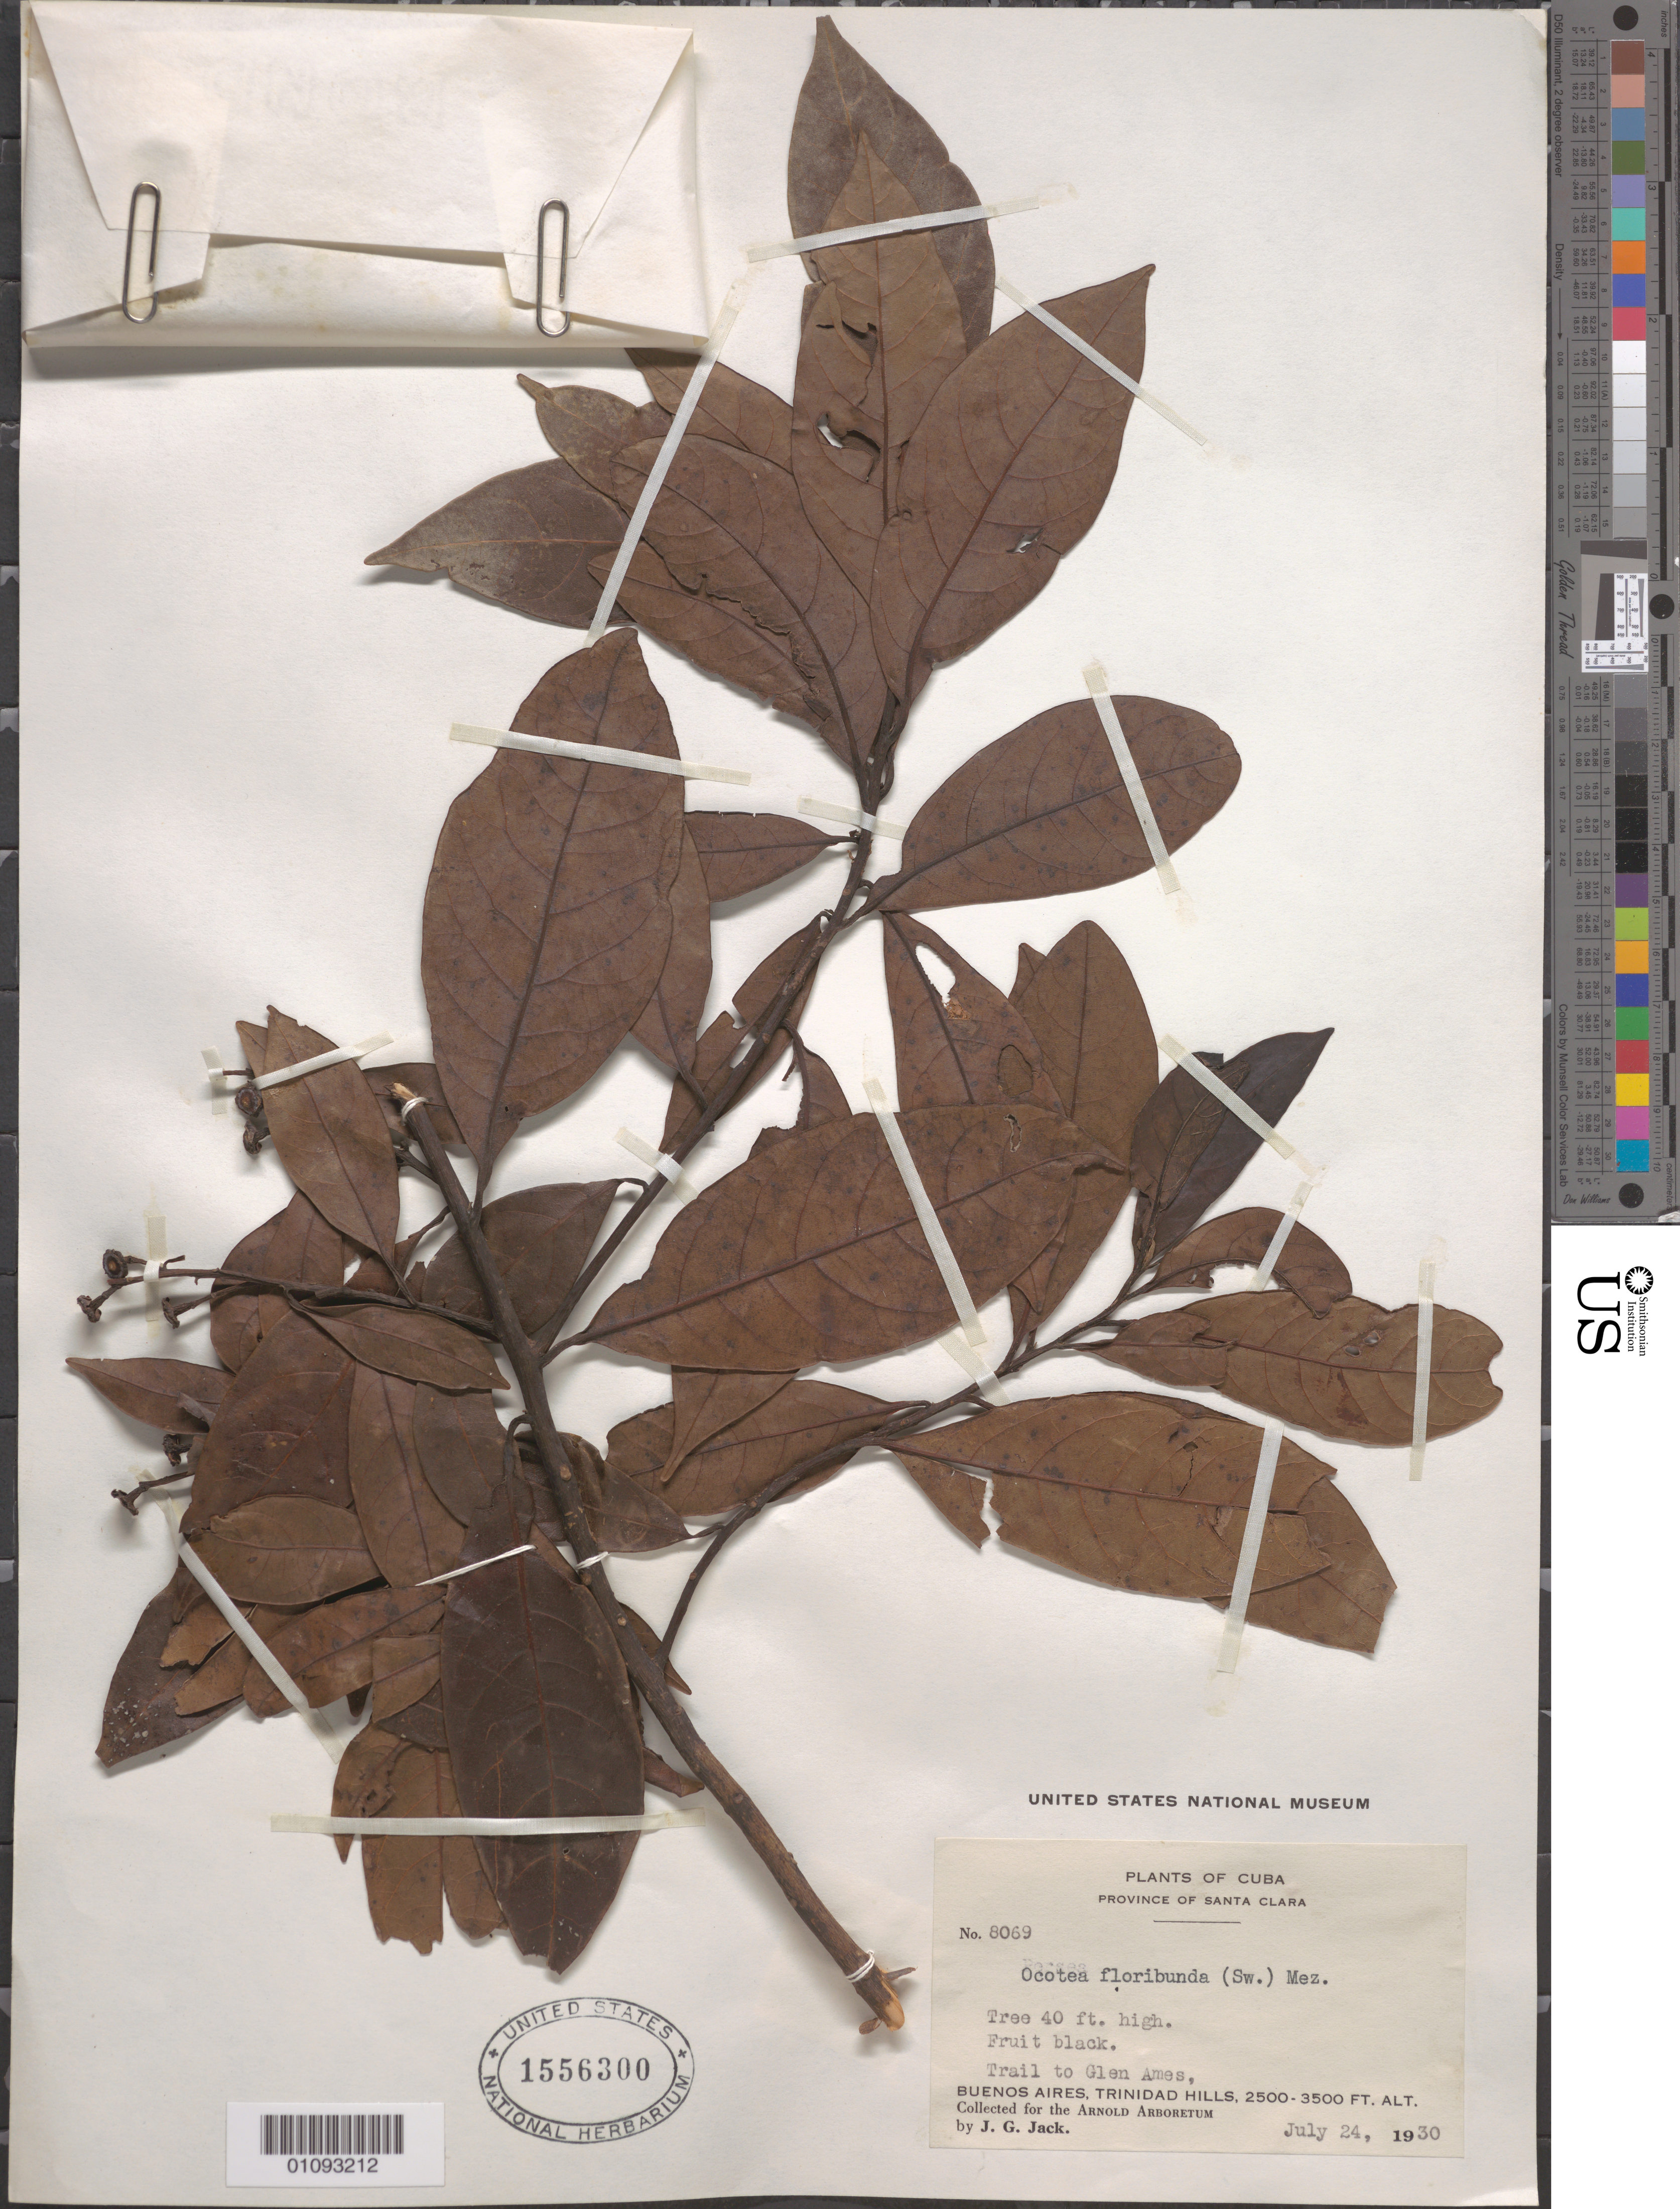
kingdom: Plantae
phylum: Tracheophyta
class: Magnoliopsida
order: Laurales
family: Lauraceae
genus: Ocotea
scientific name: Ocotea floribunda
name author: (Sw.) Mez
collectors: J. G. Jack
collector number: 8069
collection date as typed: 24 Jul 1930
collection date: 1930-07-24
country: Cuba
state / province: Las Villas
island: Cuba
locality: buenos Aires, Trinidad Hills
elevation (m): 762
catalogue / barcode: US 1556300